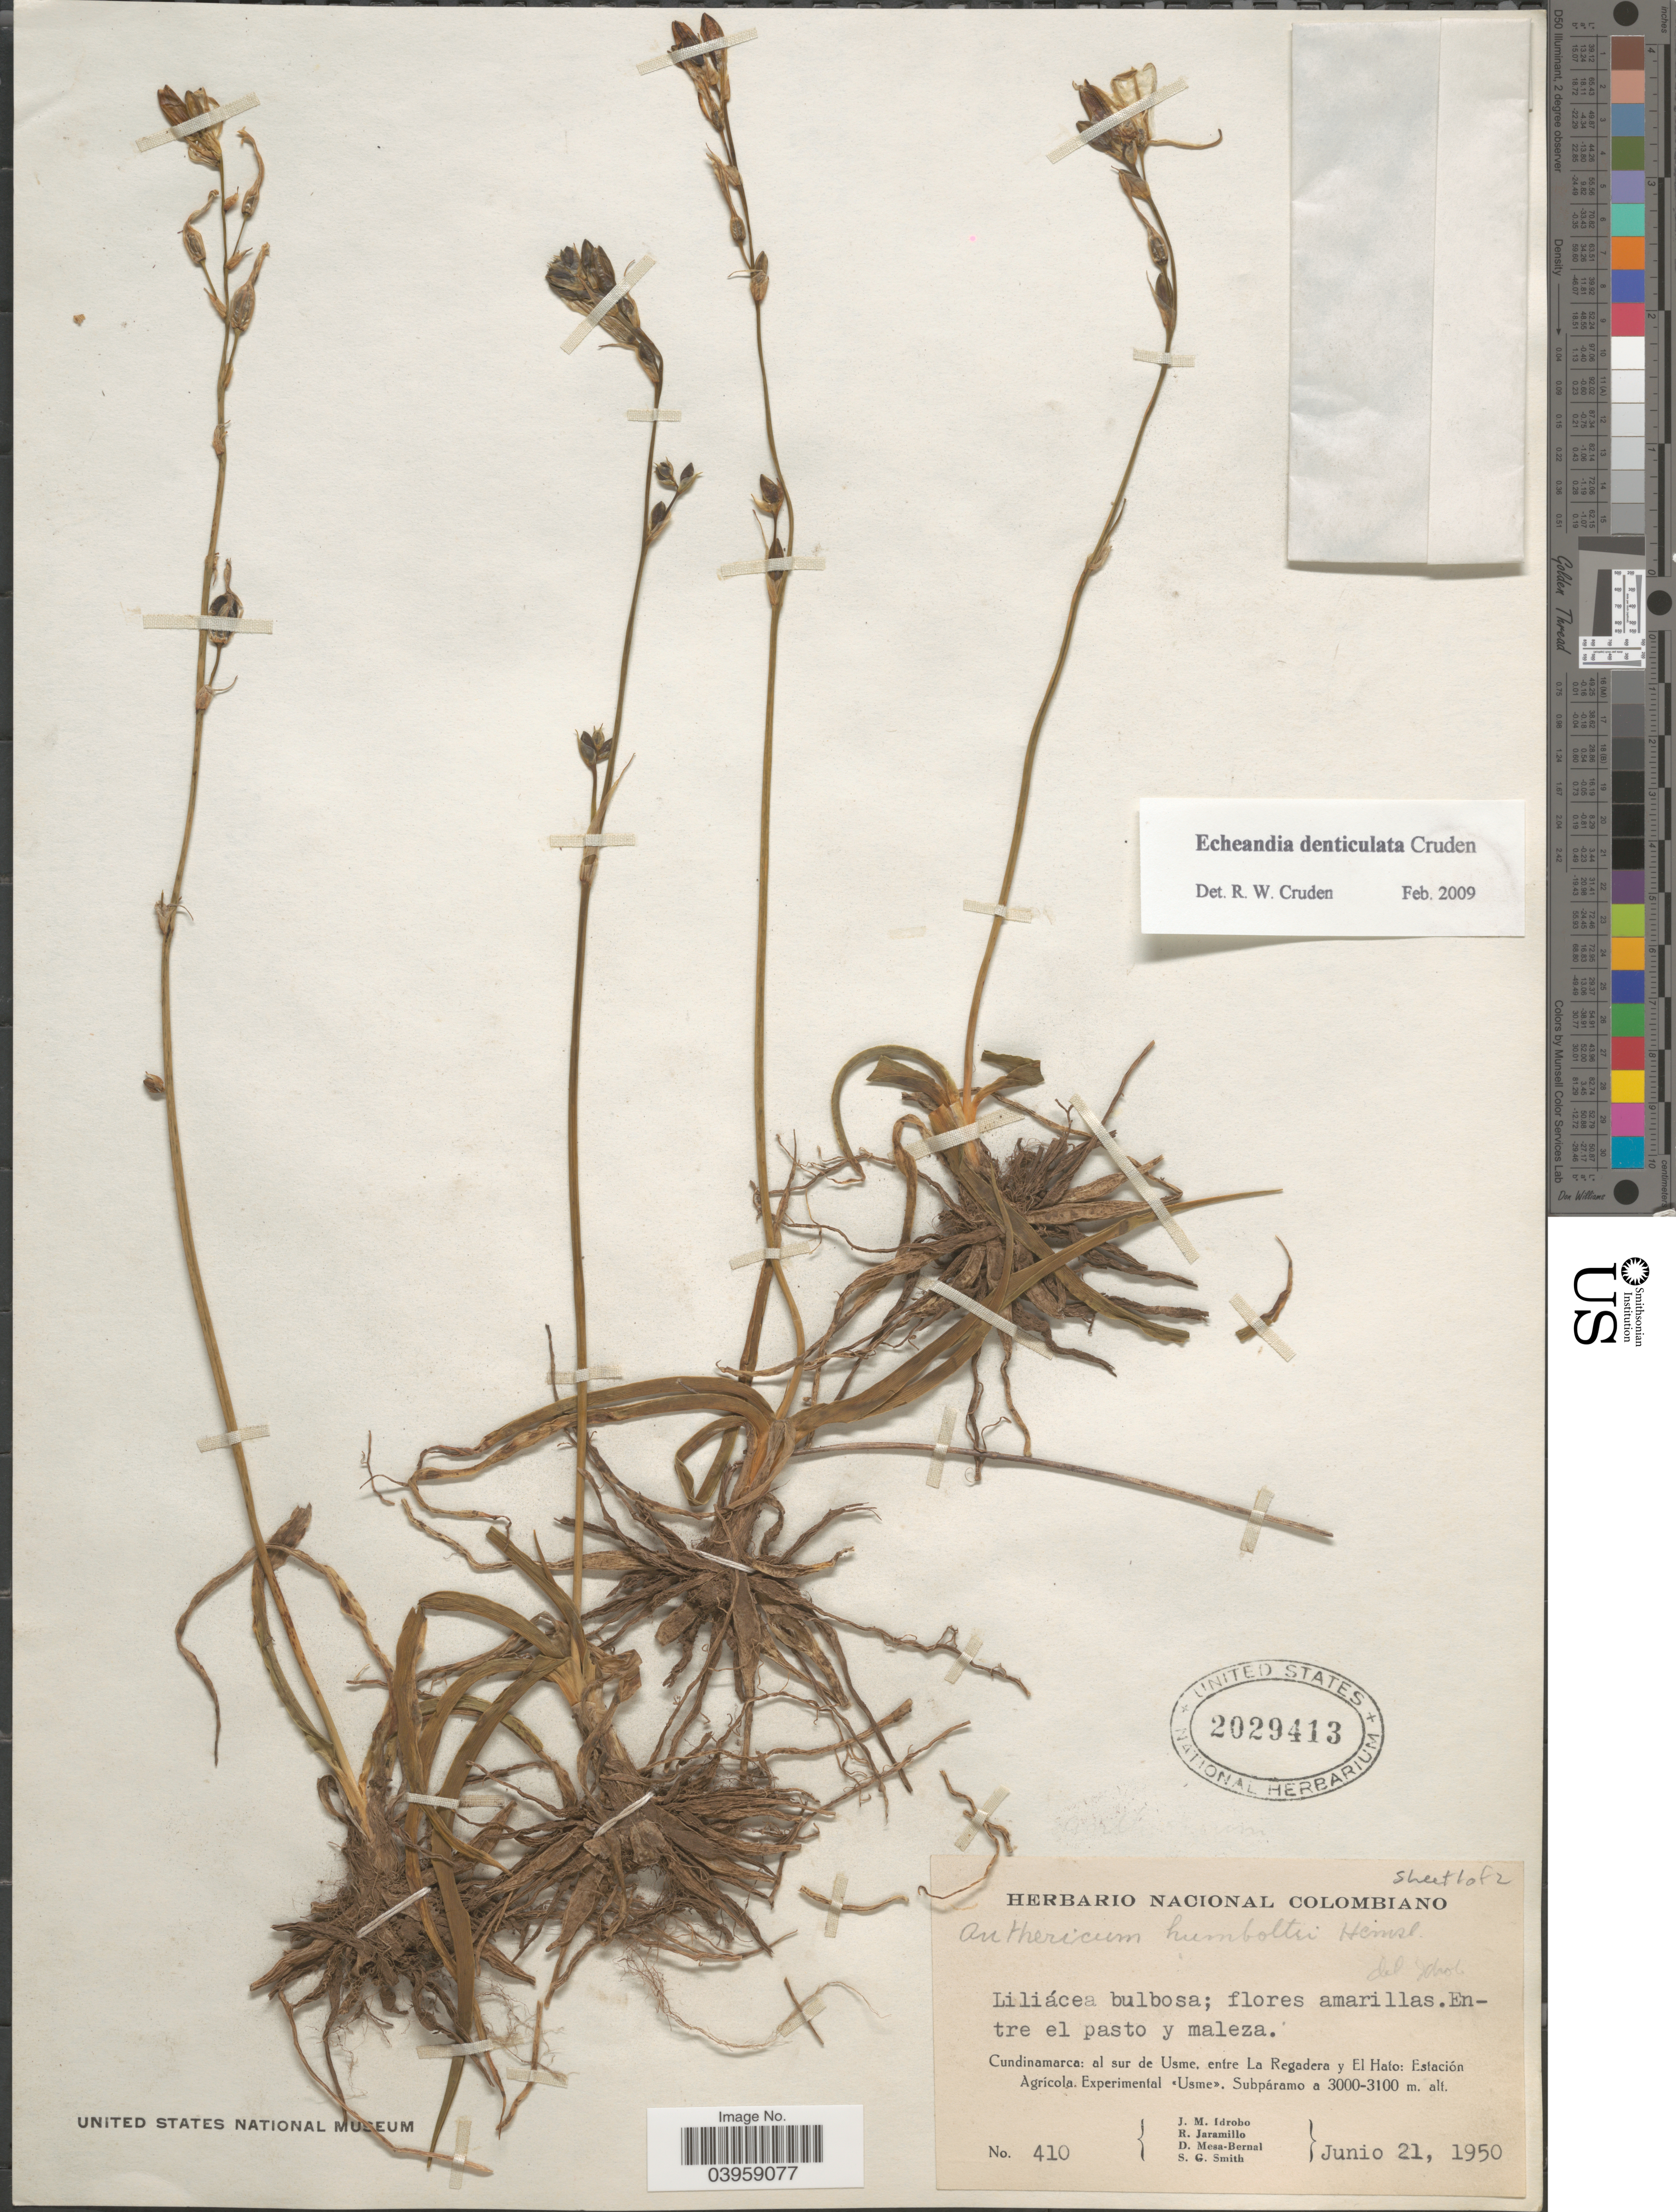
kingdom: Plantae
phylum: Tracheophyta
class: Liliopsida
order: Asparagales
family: Asparagaceae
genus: Echeandia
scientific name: Echeandia denticulata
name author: Cruden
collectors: J. M. Idrobo, R. Jaramillo, D. Mesa-Bernal & S. G. Smith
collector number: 410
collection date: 1950-06-21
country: Colombia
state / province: Cundinamarca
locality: Al sur de Usme, entre La Regadera y El Hato: Estación Agricola Experimental «Usme».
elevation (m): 3000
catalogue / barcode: US 2029413